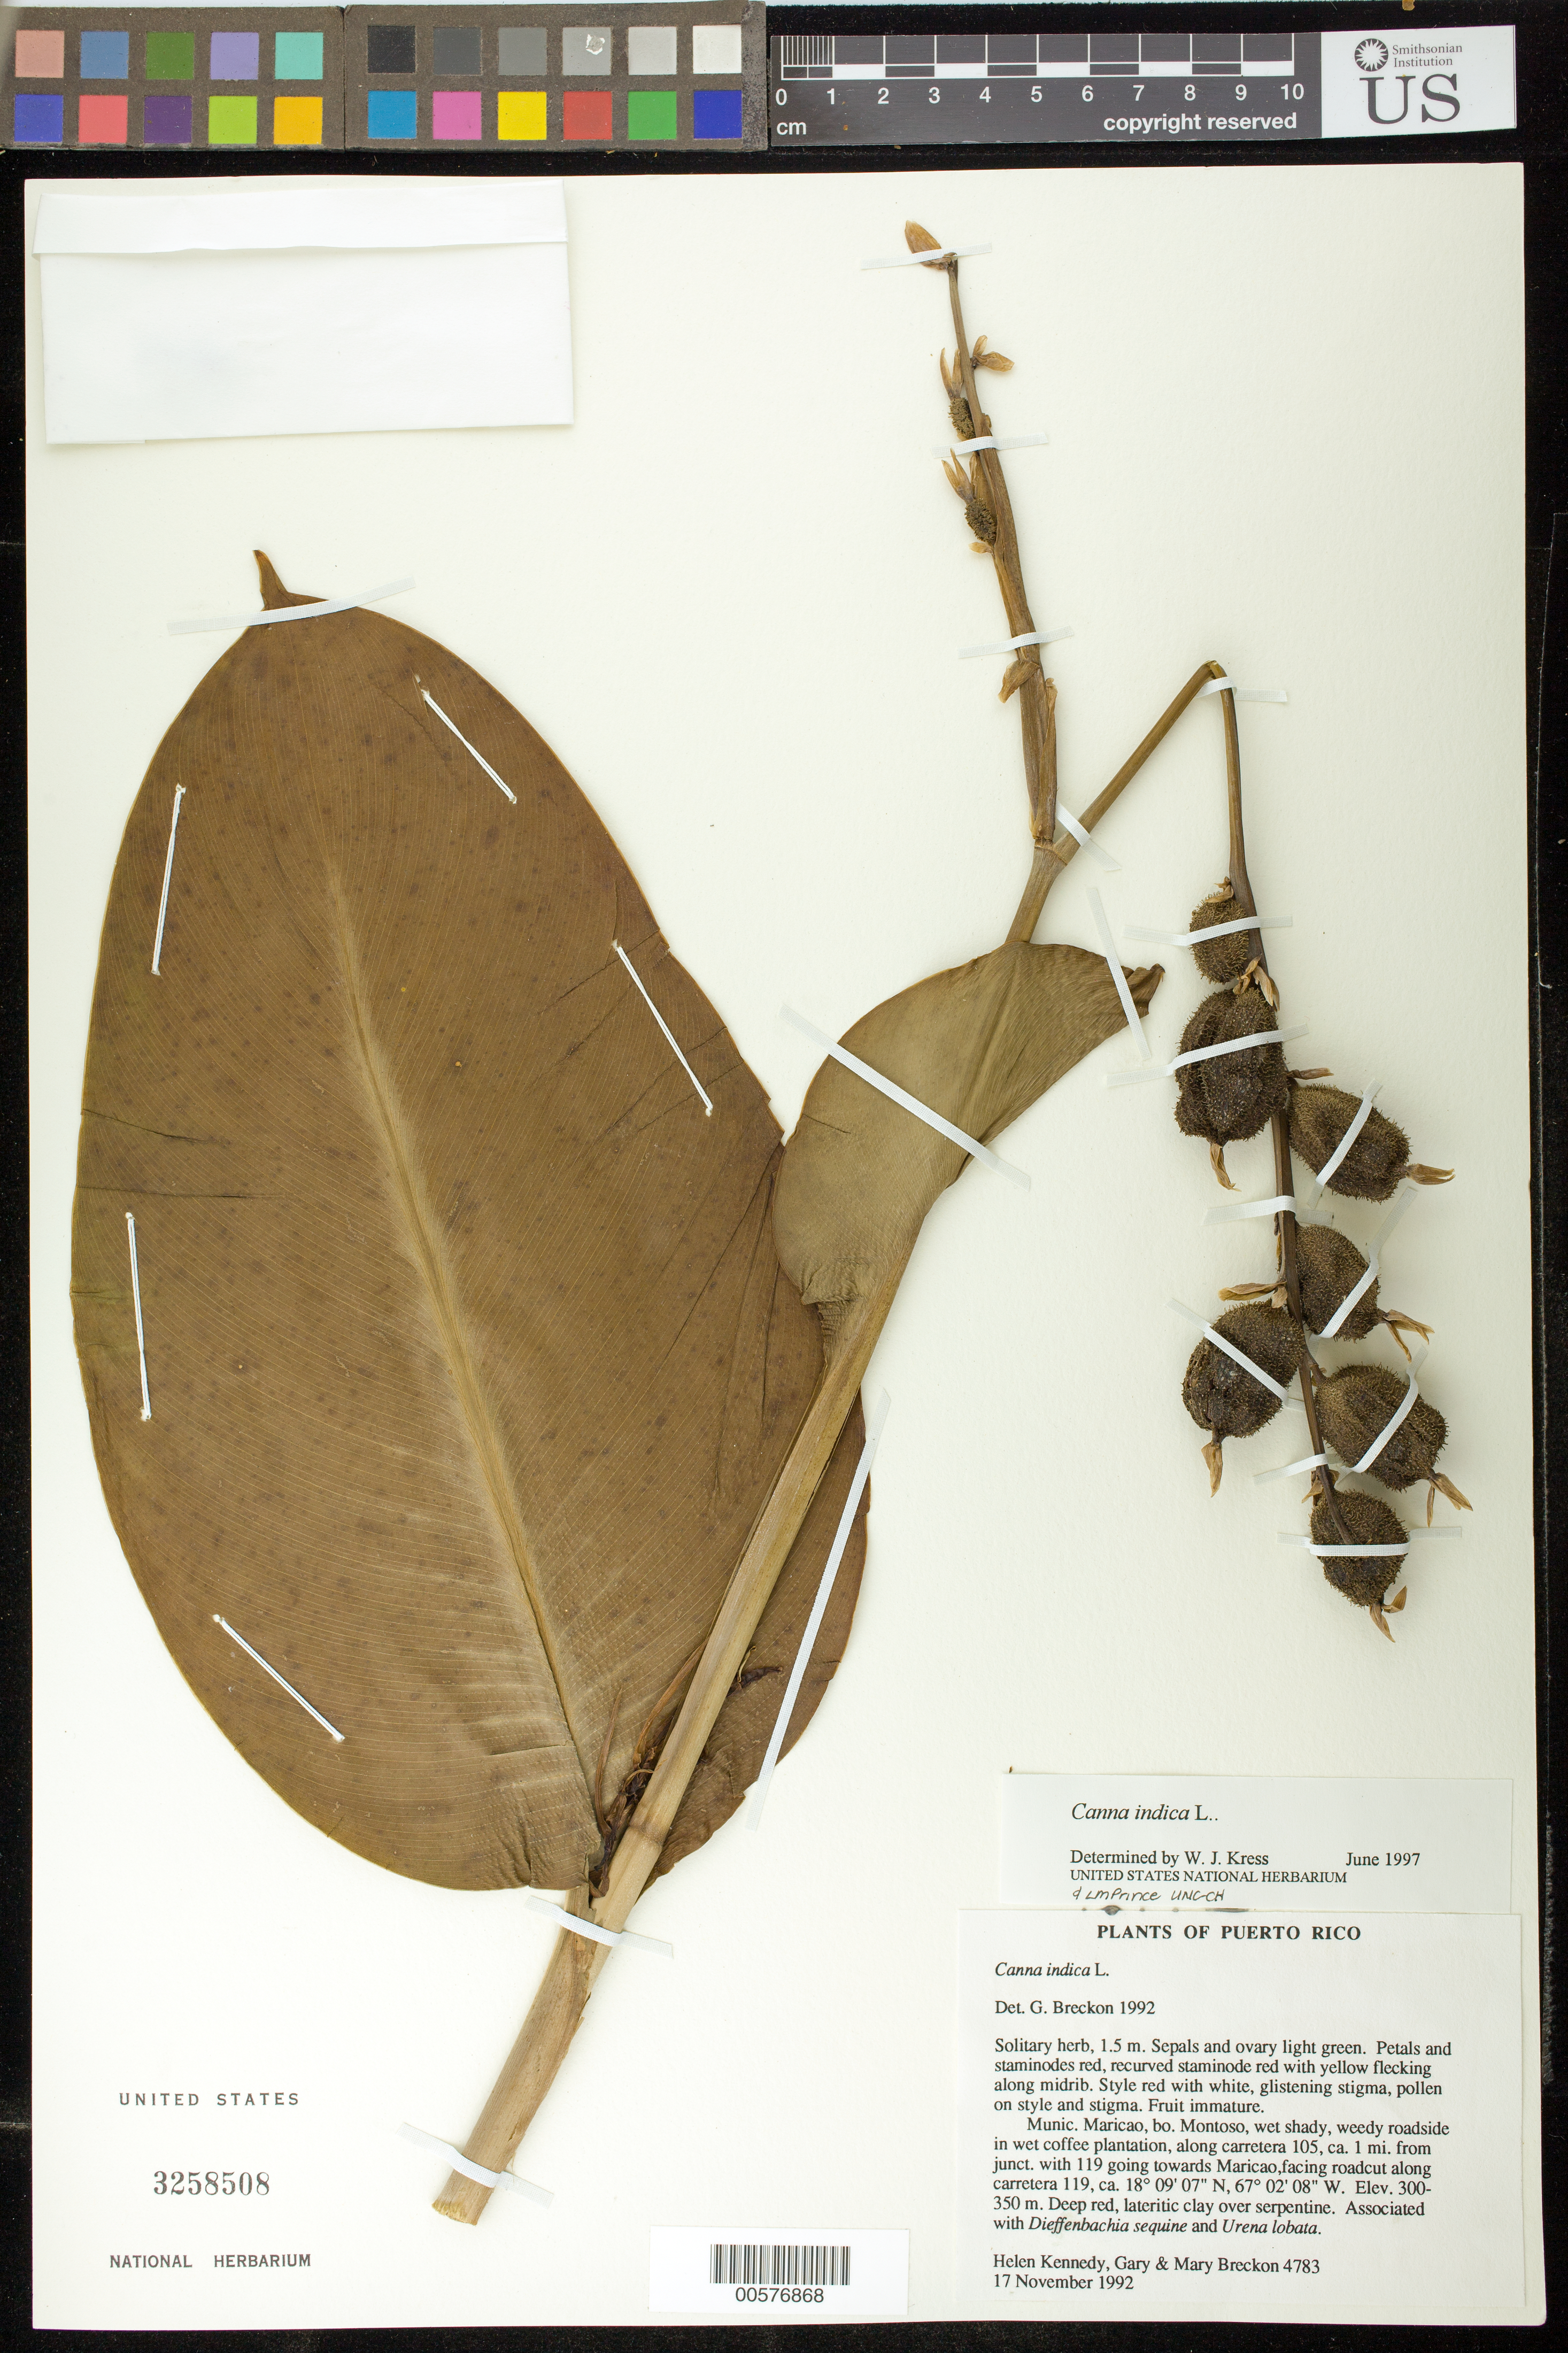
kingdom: Plantae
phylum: Tracheophyta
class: Liliopsida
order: Zingiberales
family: Cannaceae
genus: Canna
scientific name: Canna indica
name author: L.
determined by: Kress, W. J., (US), Smithsonian Institution - National Museum of Natural History (UNITED STATES)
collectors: H. Kennedy, G. J. Breckon & M. Breckon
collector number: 4783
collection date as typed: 17 Nov 1992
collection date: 1992-11-17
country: Puerto Rico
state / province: Maricao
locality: Municipio Maricao, Bo. Montoso. along carretera 105 ca. 1 mi. from junct. with 119 going towards Maricao, facing roadcut along carrera 119.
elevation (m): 300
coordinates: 18.15, -67.03333333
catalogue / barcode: US 3258508